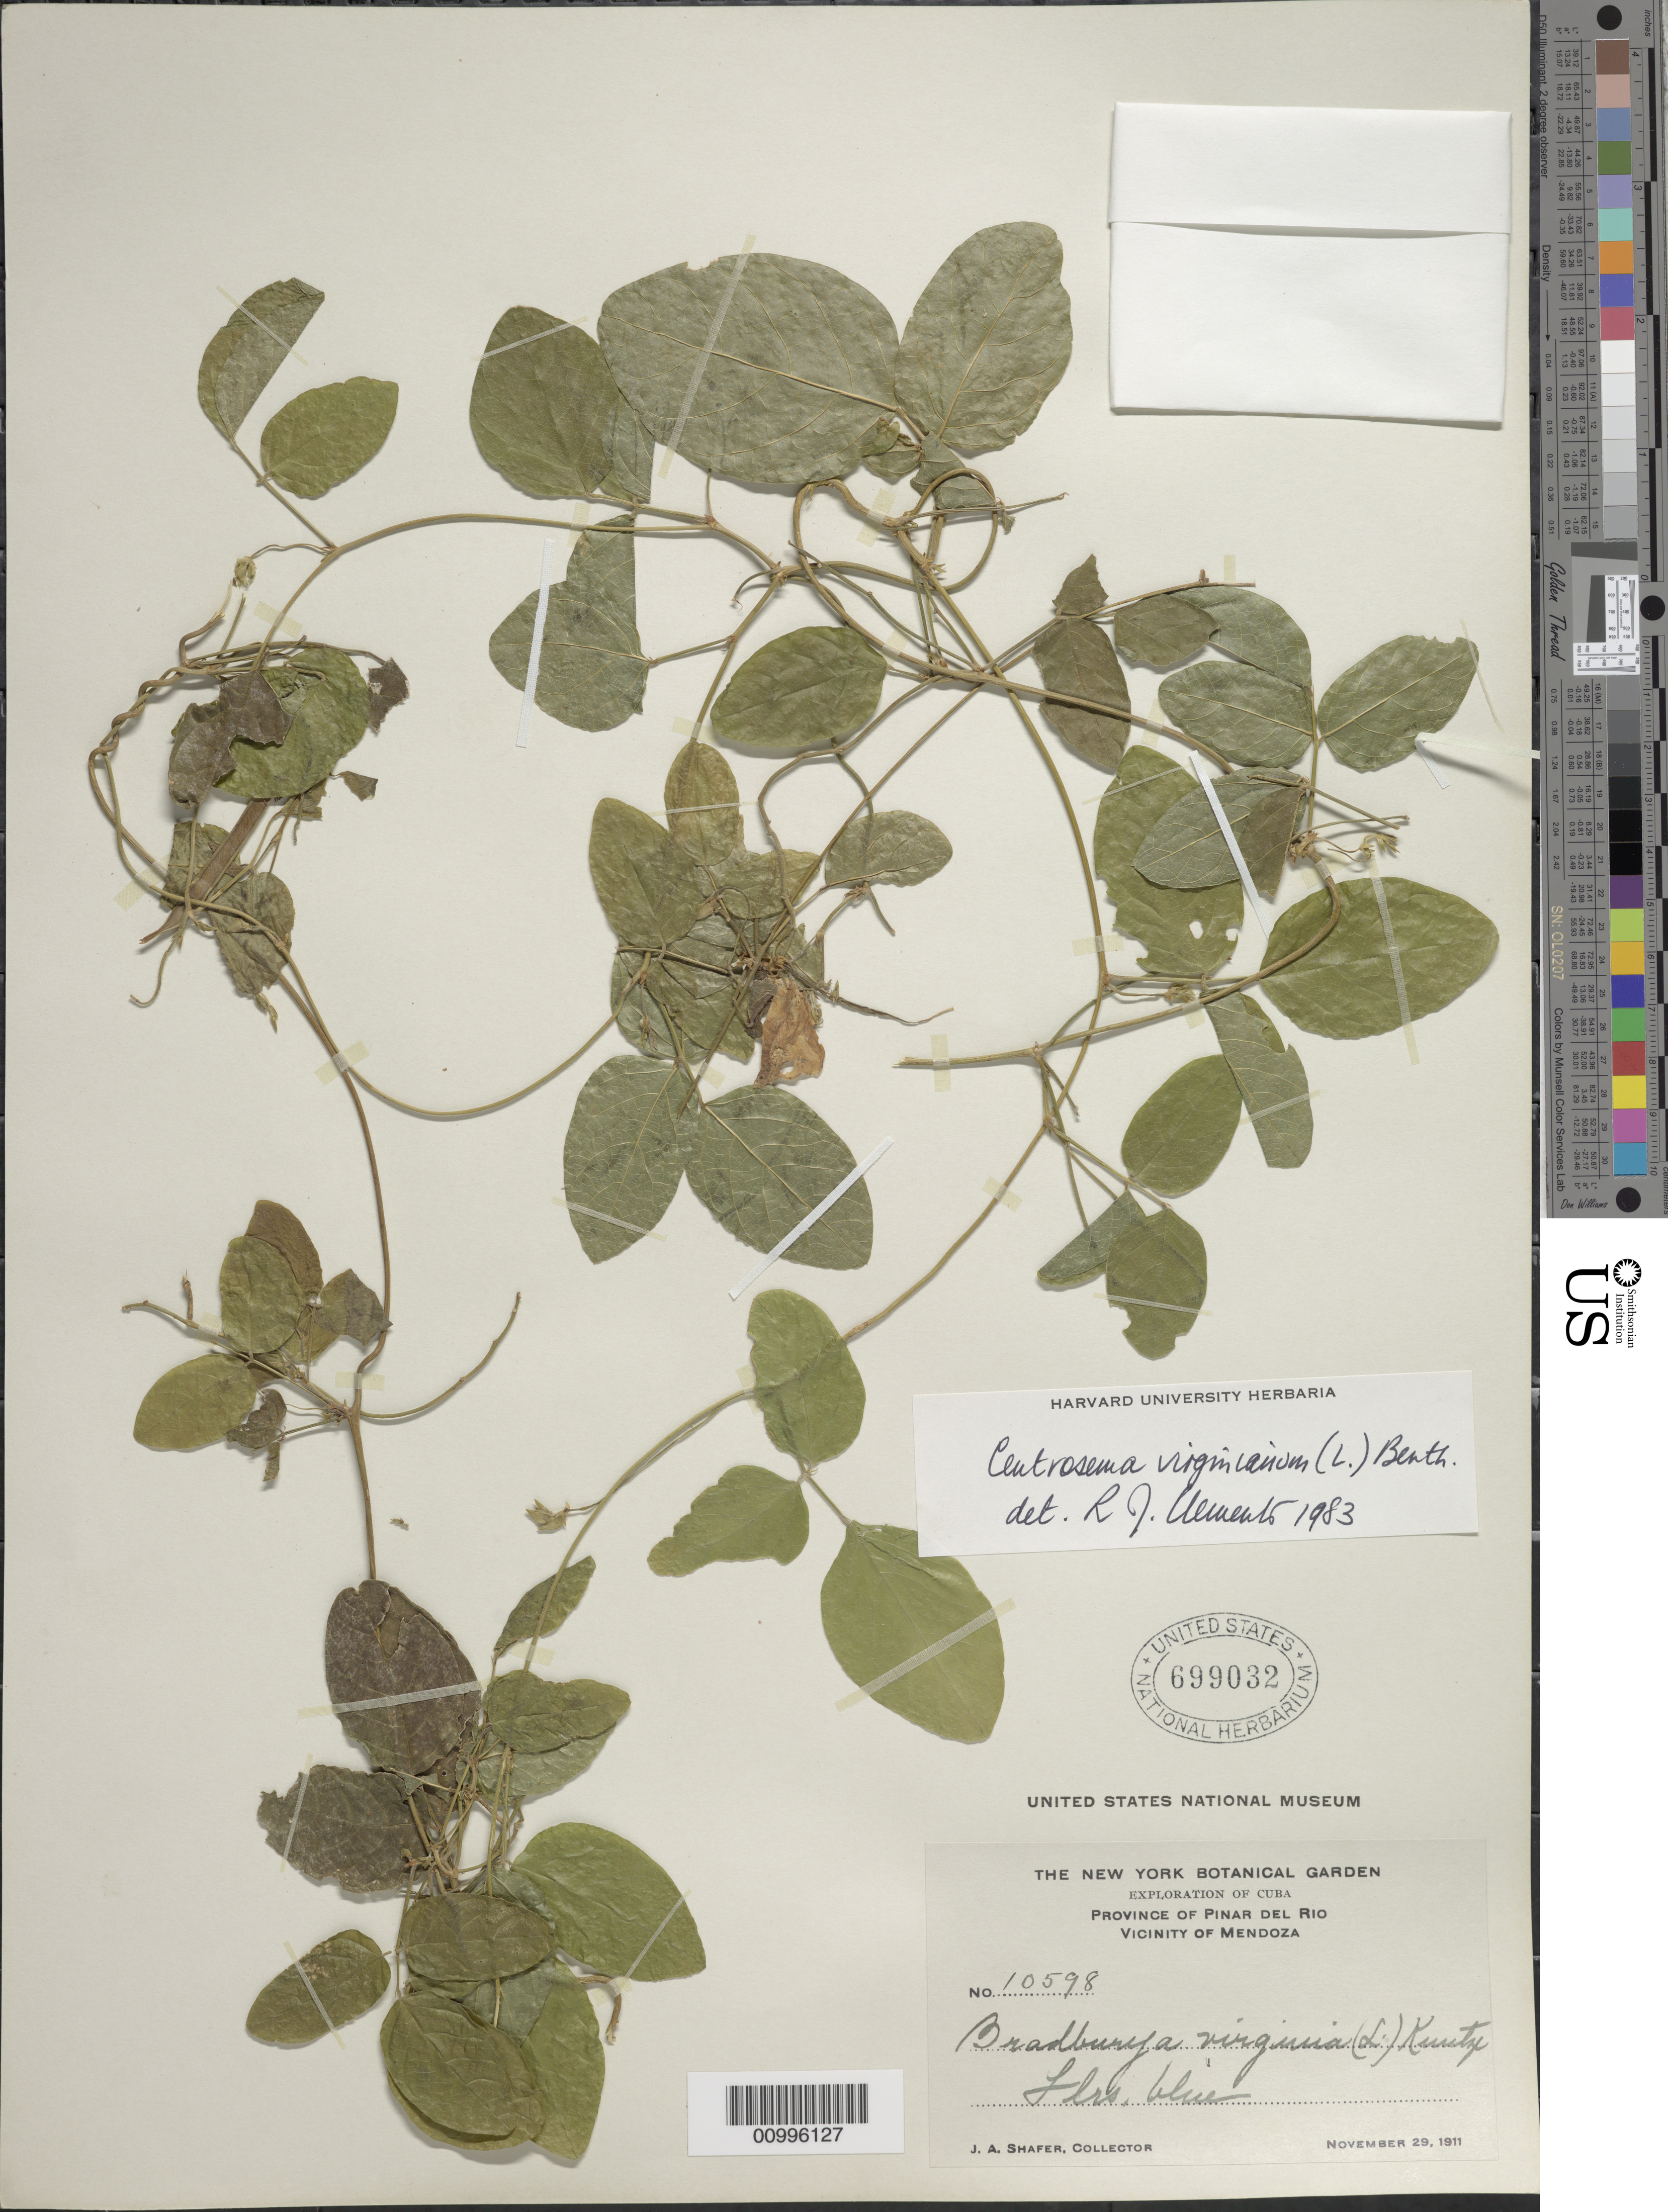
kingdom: Plantae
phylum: Tracheophyta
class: Magnoliopsida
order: Fabales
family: Fabaceae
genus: Centrosema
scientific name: Centrosema virginianum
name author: (L.) Benth.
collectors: J. A. Shafer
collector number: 10598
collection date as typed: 29 Nov 1911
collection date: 1911-11-29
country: Cuba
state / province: Pinar del Rio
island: Cuba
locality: Vicinity of Mendoza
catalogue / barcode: US 699032